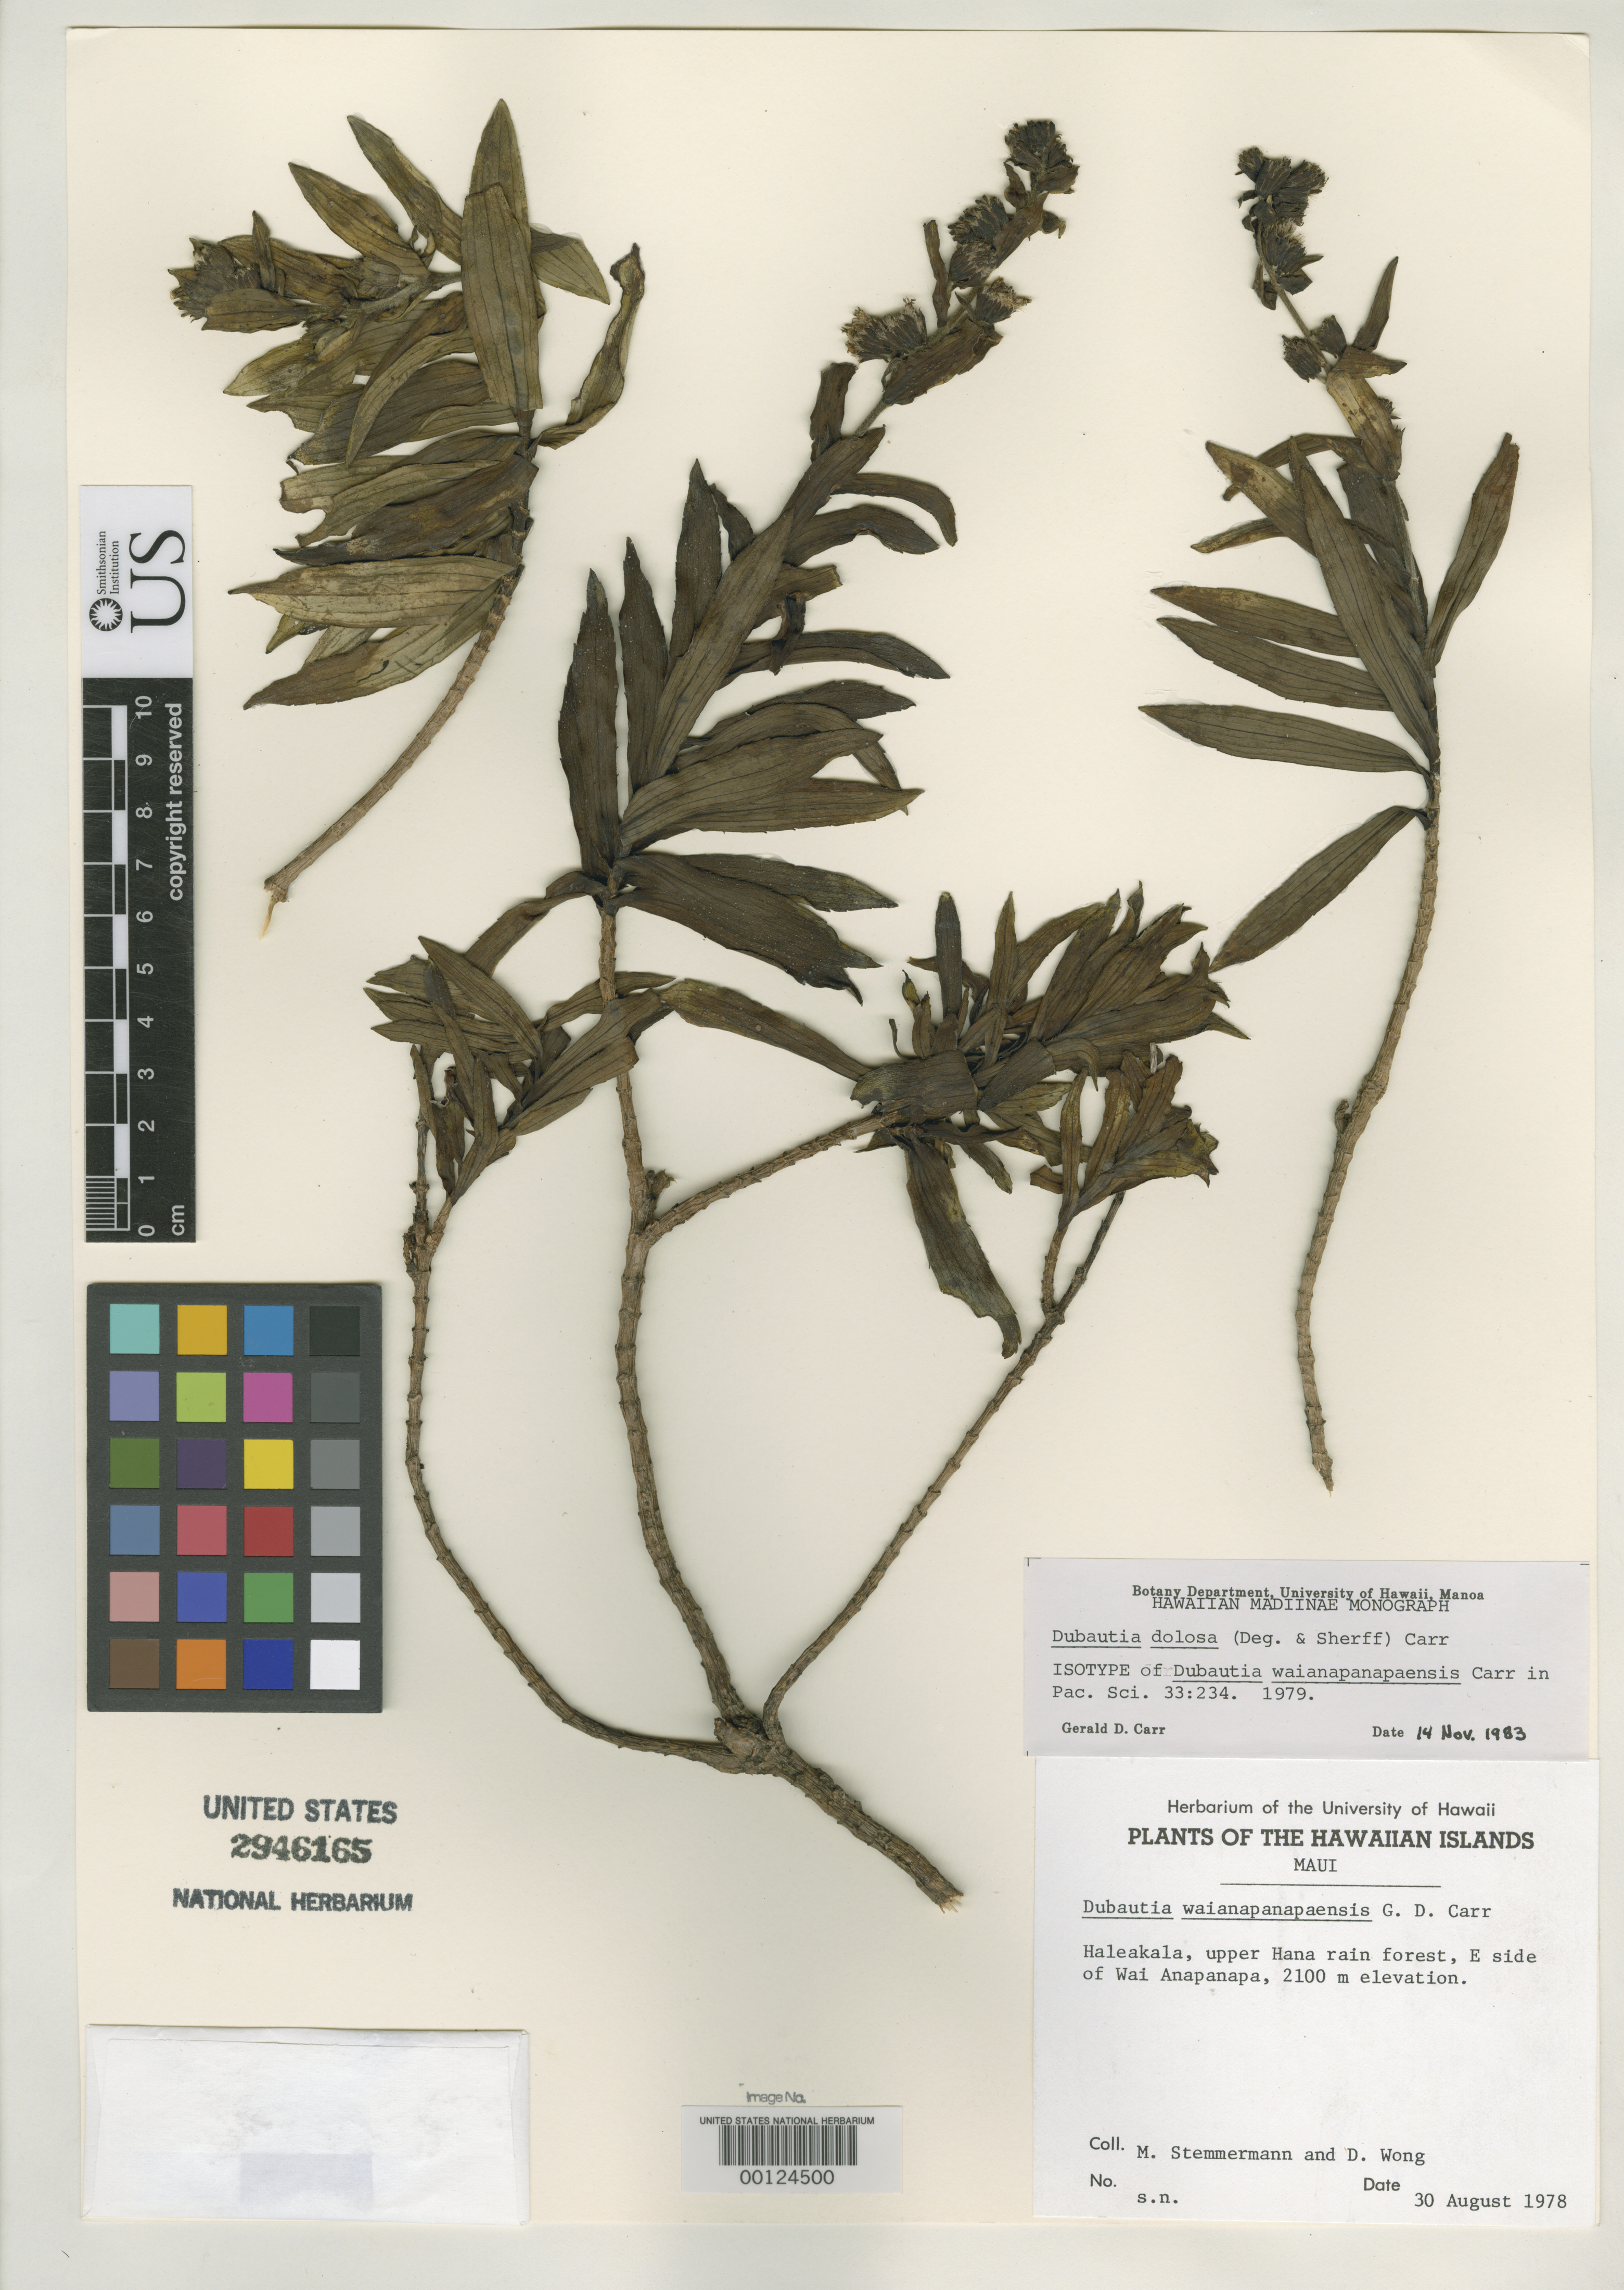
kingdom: Plantae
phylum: Tracheophyta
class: Magnoliopsida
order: Asterales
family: Asteraceae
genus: Dubautia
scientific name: Dubautia waianapanapaensis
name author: G.D. Carr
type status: Isotype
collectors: M. Stemmermann & D. Wong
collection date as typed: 30 Aug 1978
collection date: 1978-08-30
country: United States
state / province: Hawaii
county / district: Maui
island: Maui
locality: Haleakala.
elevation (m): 2100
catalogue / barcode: US 2946165